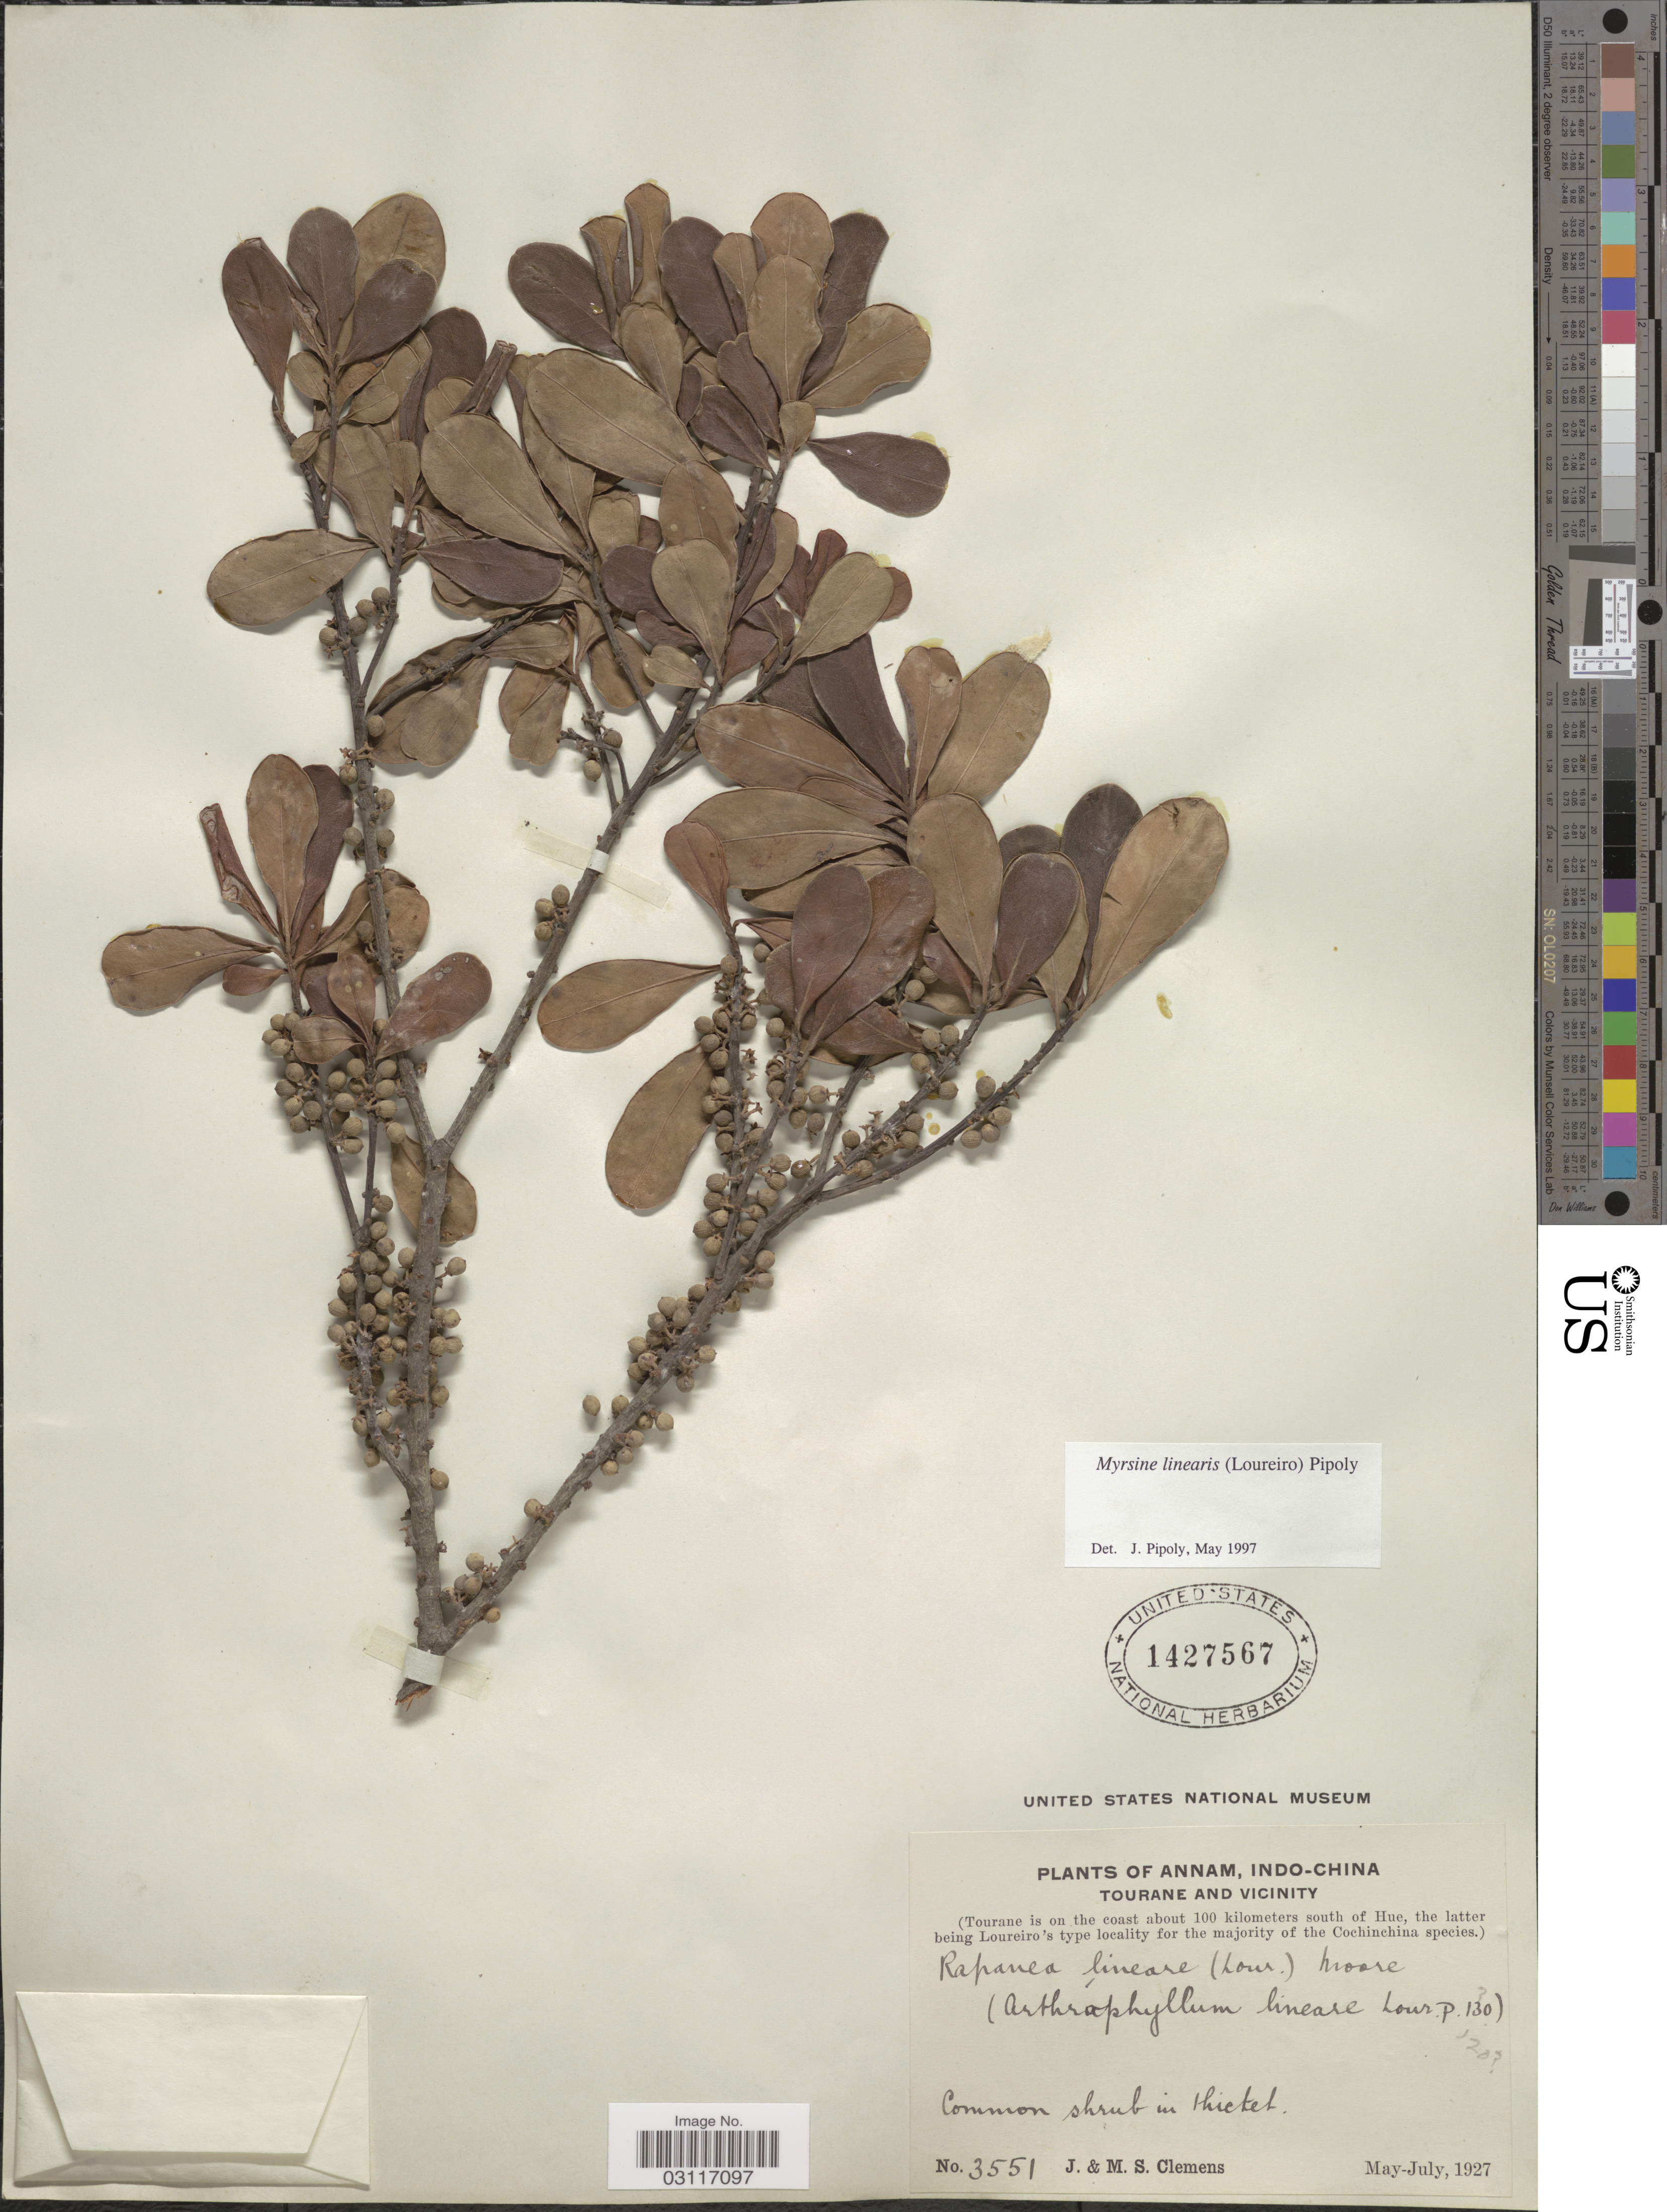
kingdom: Plantae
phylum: Tracheophyta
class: Magnoliopsida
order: Ericales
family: Primulaceae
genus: Myrsine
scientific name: Myrsine linearis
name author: (Lour.) Poir.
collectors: J. Clemens & M. S. Clemens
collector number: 3551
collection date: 1927-05/1927-07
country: Vietnam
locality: Annam, Indo-China. Tourane and vicinity. (Tourane is on the coast about 100 kilometers south of Hue, the latter being Loureiro's type locality for the majority of the Cochinchina species).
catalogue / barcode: US 1427567